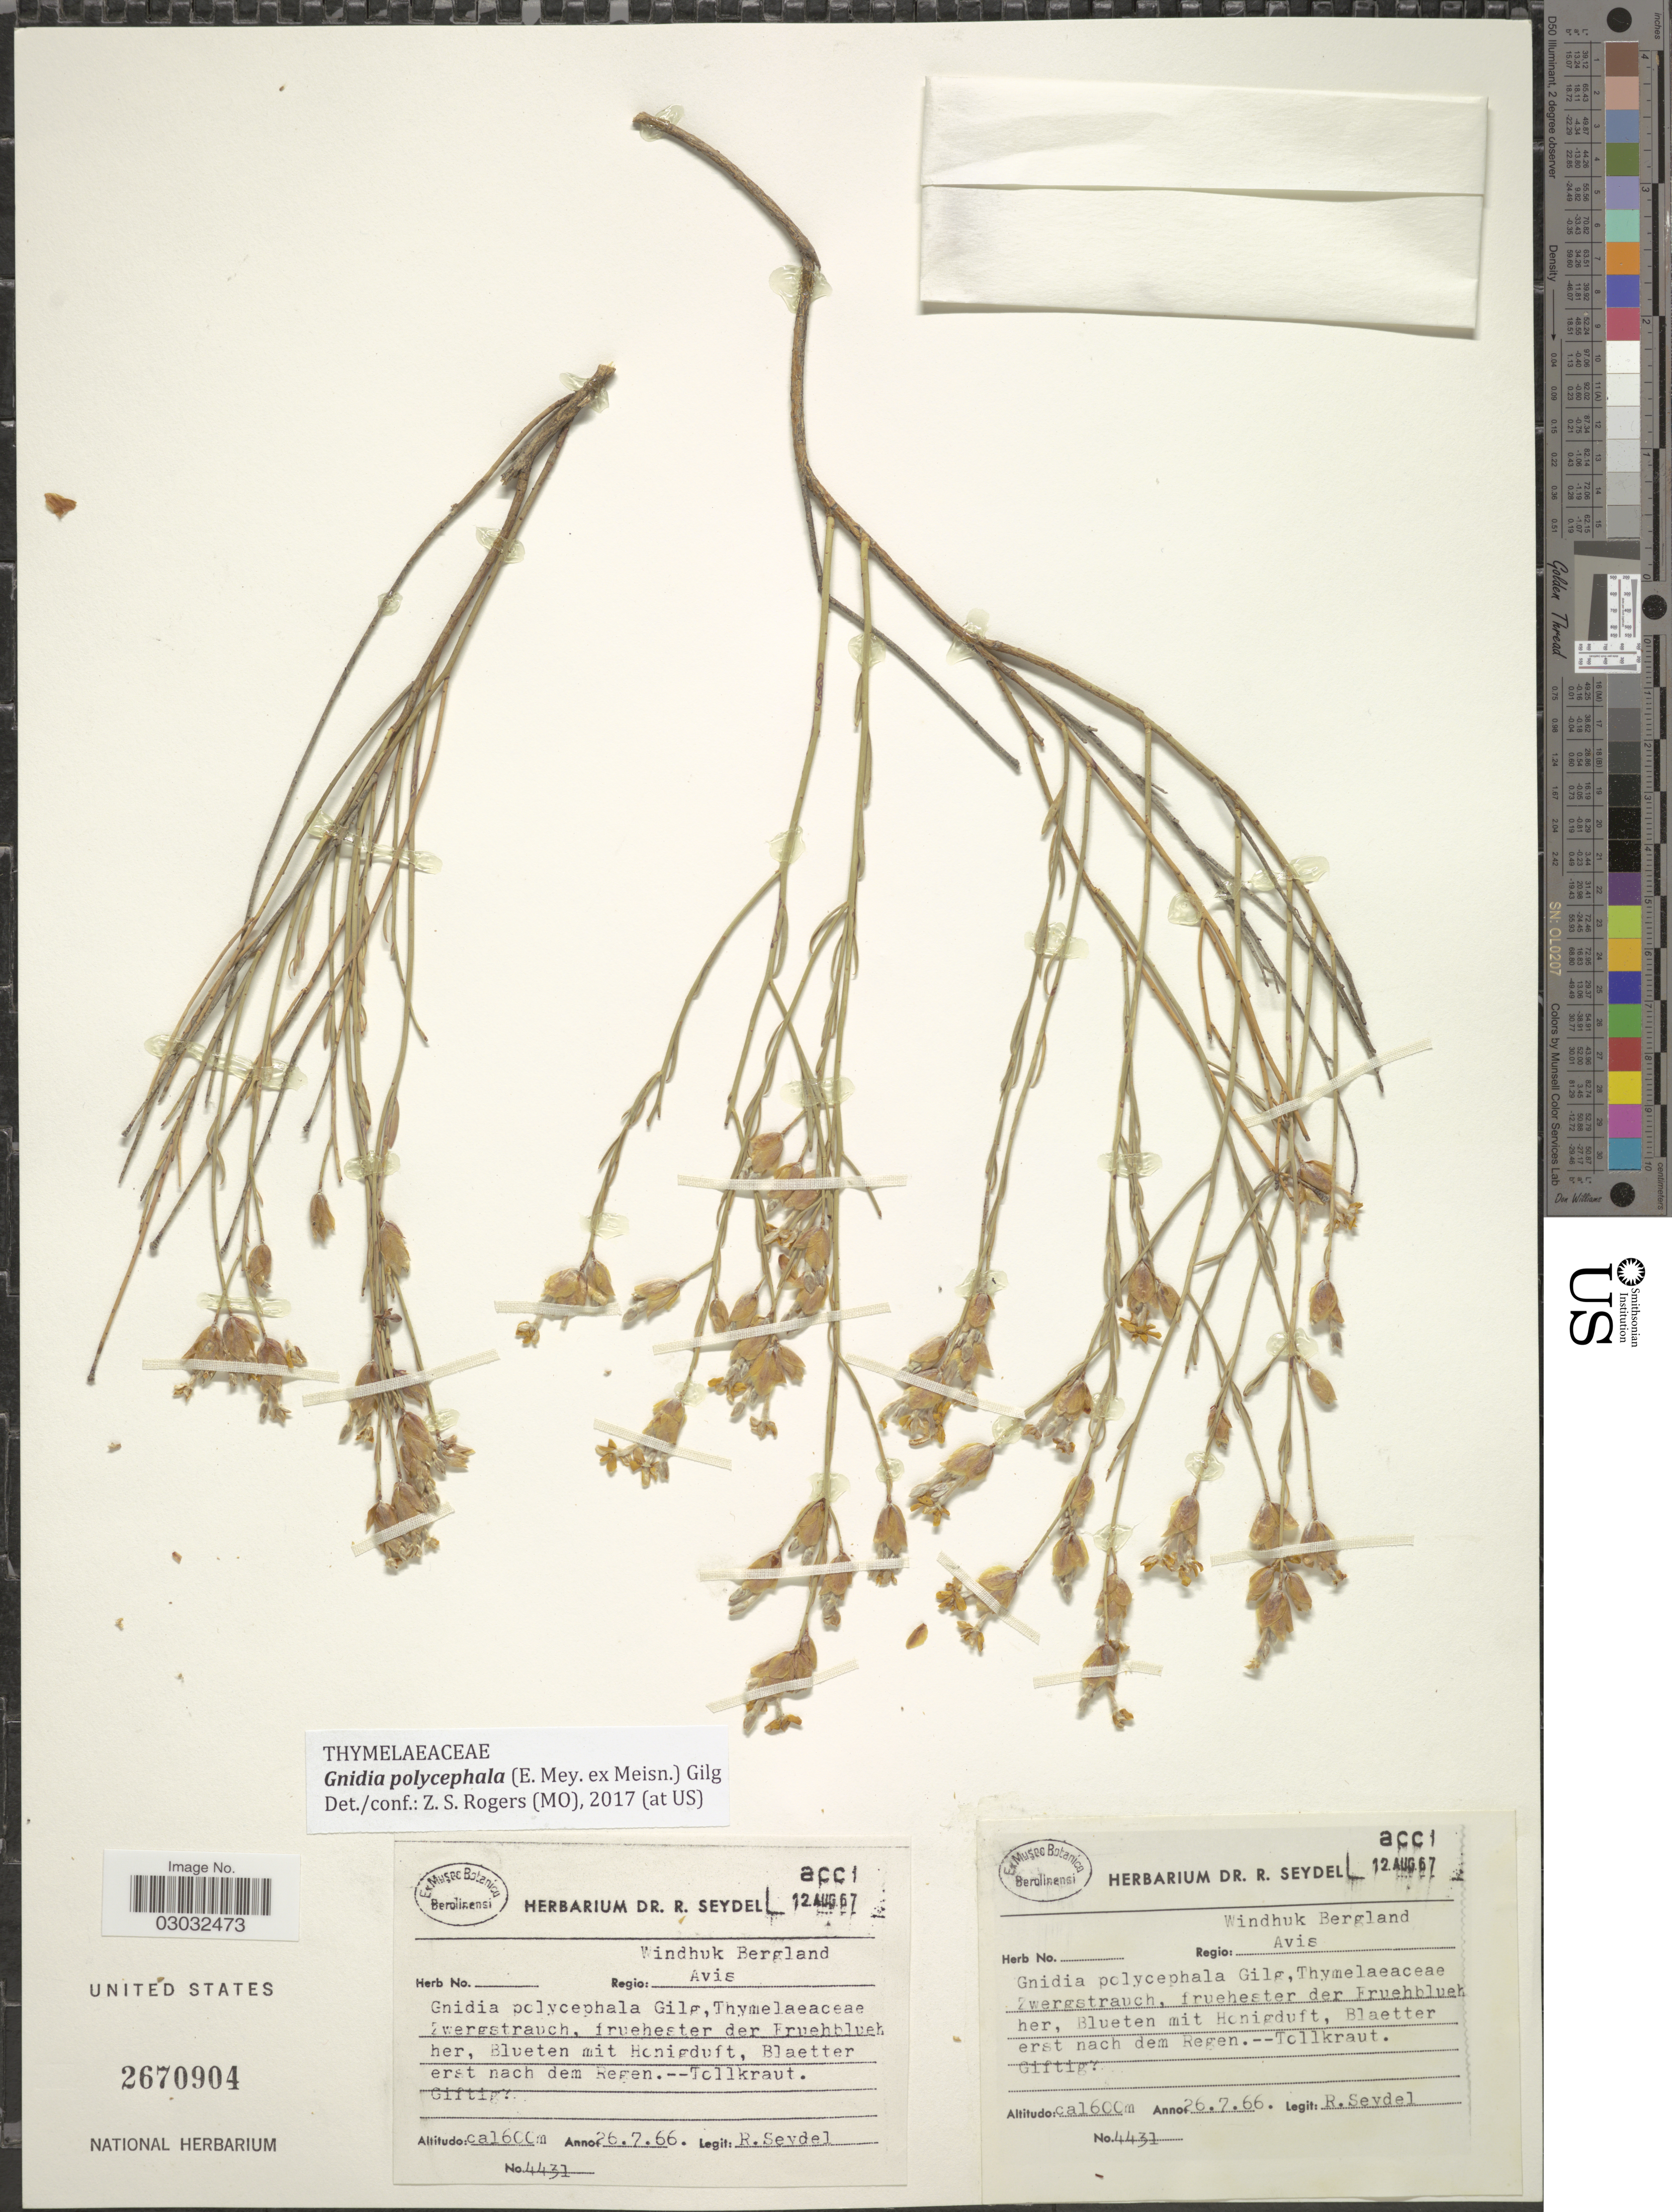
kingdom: Plantae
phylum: Tracheophyta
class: Magnoliopsida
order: Malvales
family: Thymelaeaceae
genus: Lasiosiphon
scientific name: Lasiosiphon polycephalus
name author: (E. Mey. ex Meisn.) H. Pearson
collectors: R. Seydel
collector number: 4431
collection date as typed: Transcribed d/m/y: 26/7/66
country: Namibia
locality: Regio Windhuk Bergland. Avis.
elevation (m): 1600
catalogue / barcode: US 2670904